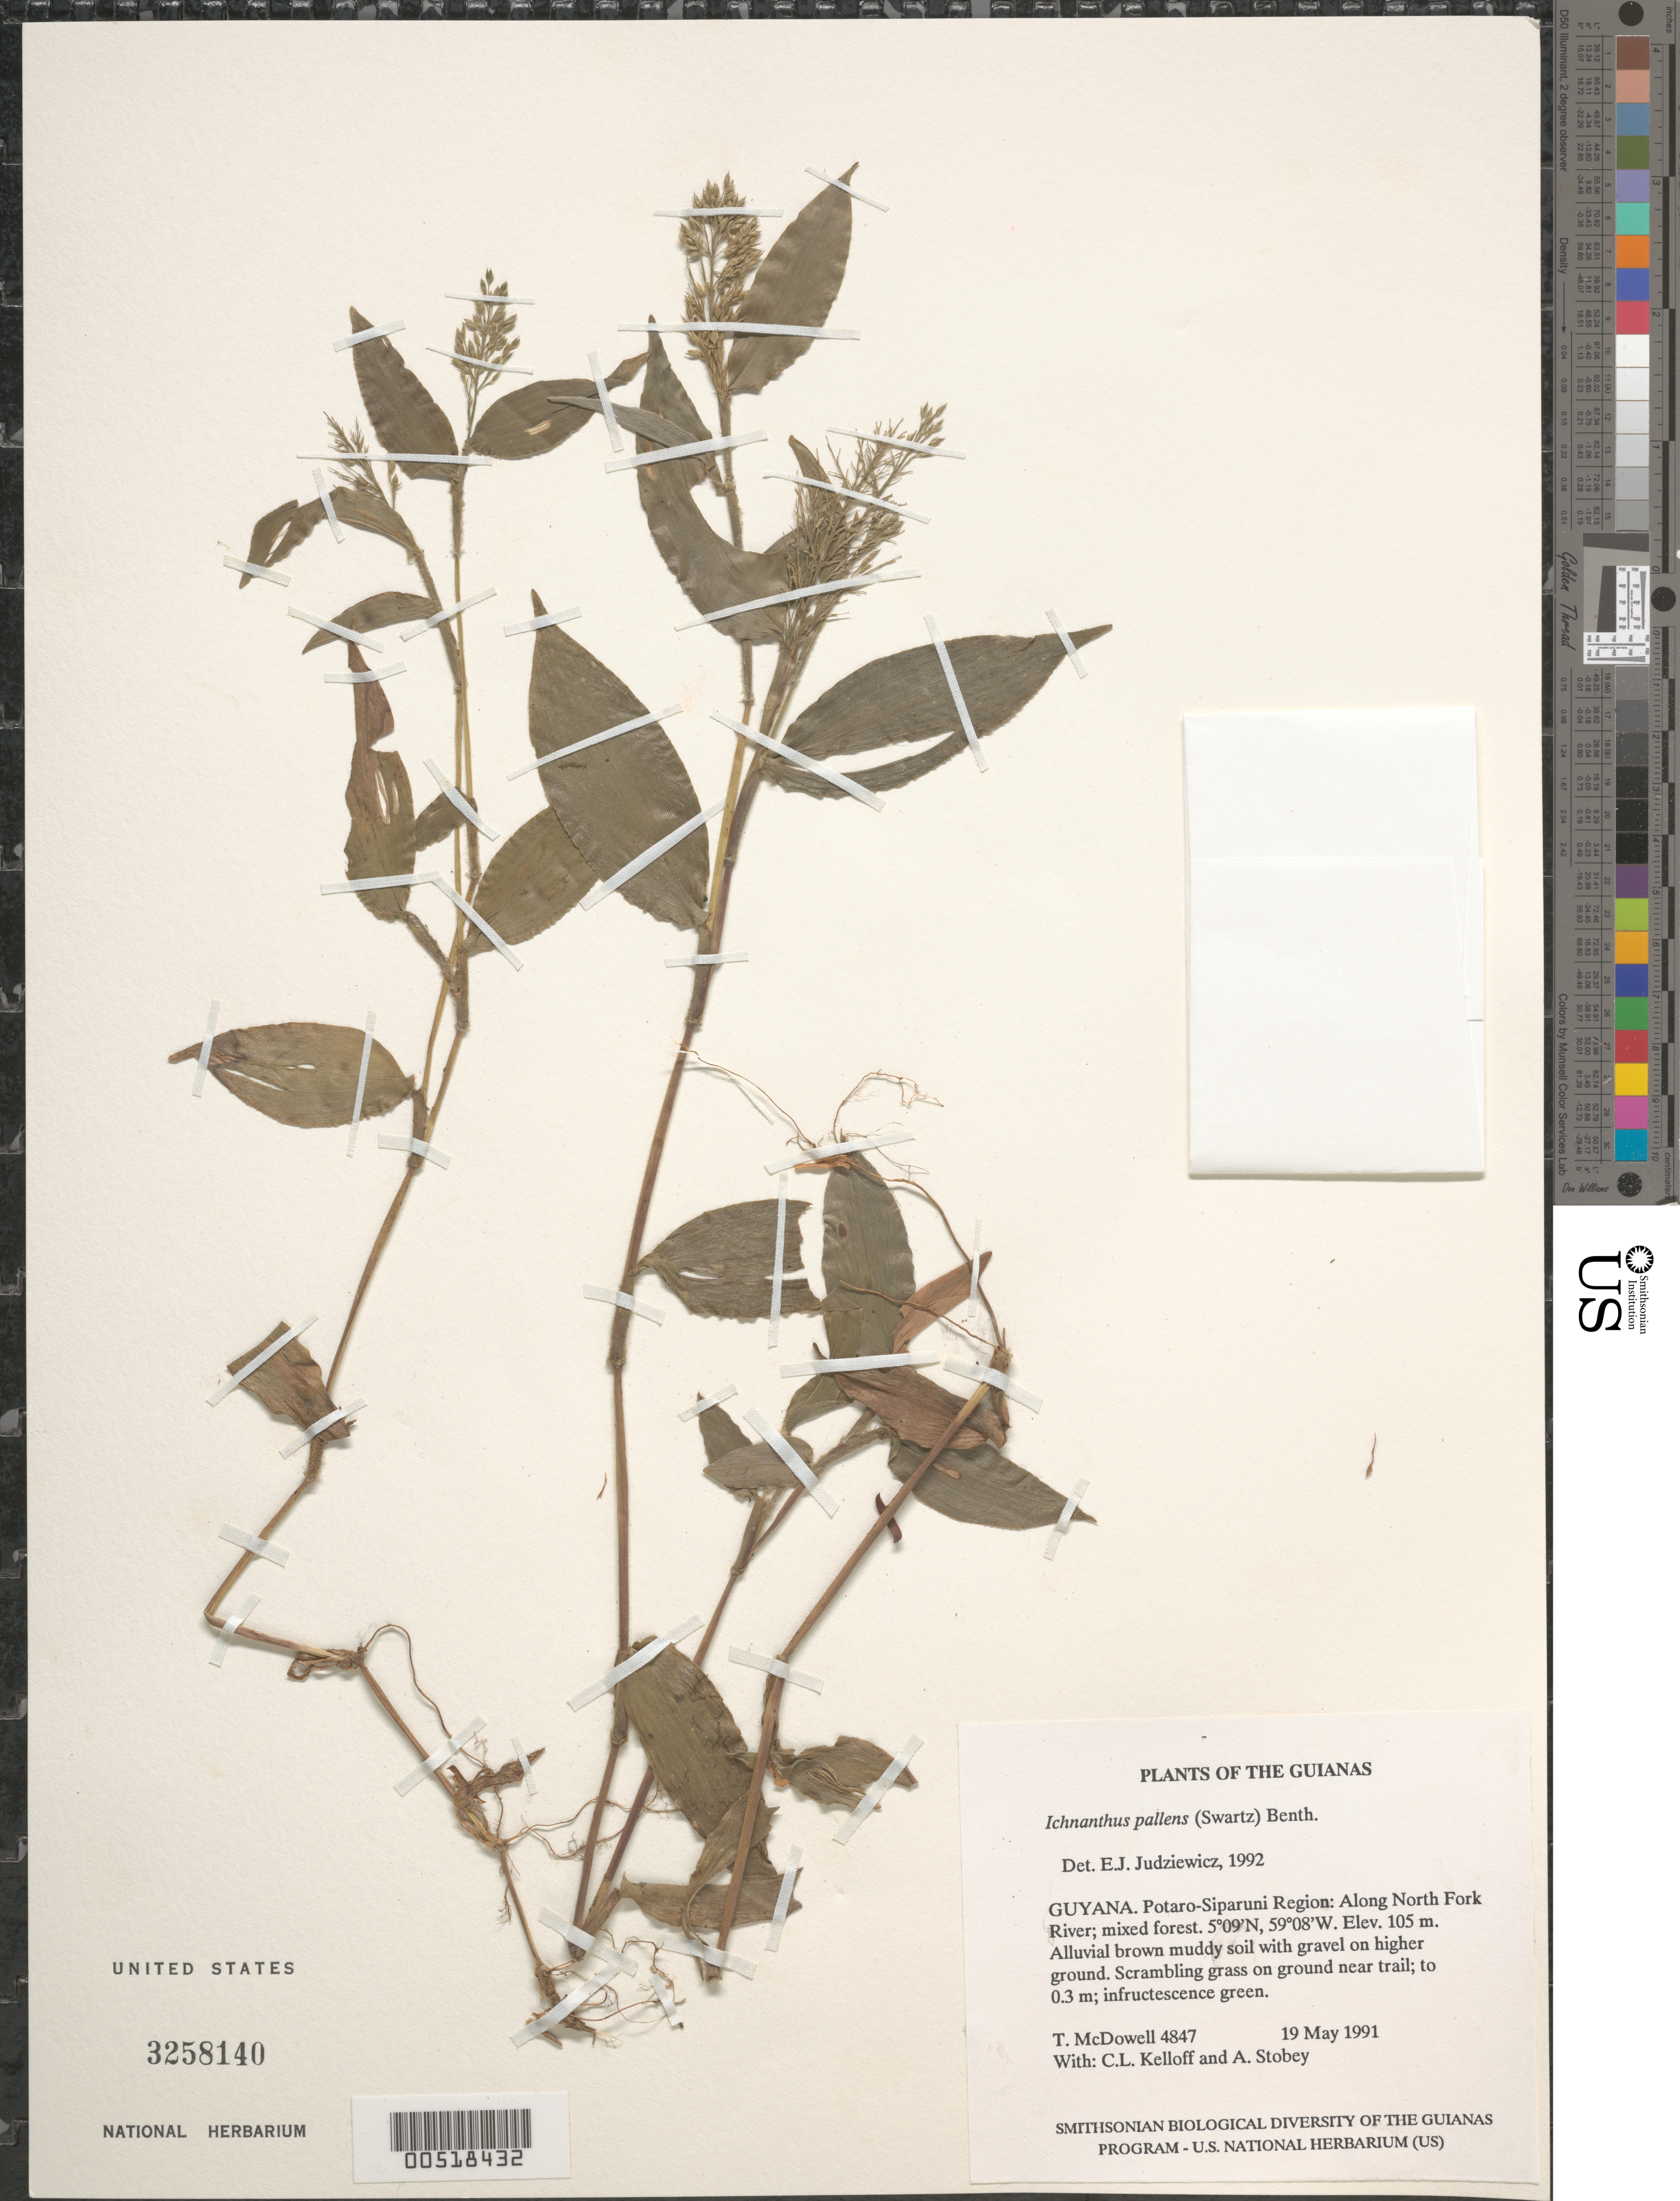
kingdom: Plantae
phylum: Tracheophyta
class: Liliopsida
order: Poales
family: Poaceae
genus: Ichnanthus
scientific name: Ichnanthus pallens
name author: (Sw.) Munro ex Benth.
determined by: Judziewicz, E. J.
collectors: T. McDowell, C. L. Kelloff & A. Stobey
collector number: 4847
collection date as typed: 19 May 1991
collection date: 1991-05-19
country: Guyana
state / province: Potaro-Siparuni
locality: Along North Fork River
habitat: Mixed forest. Alluvial brown muddy soil with gravel on higher ground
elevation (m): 105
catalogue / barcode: US 3258140